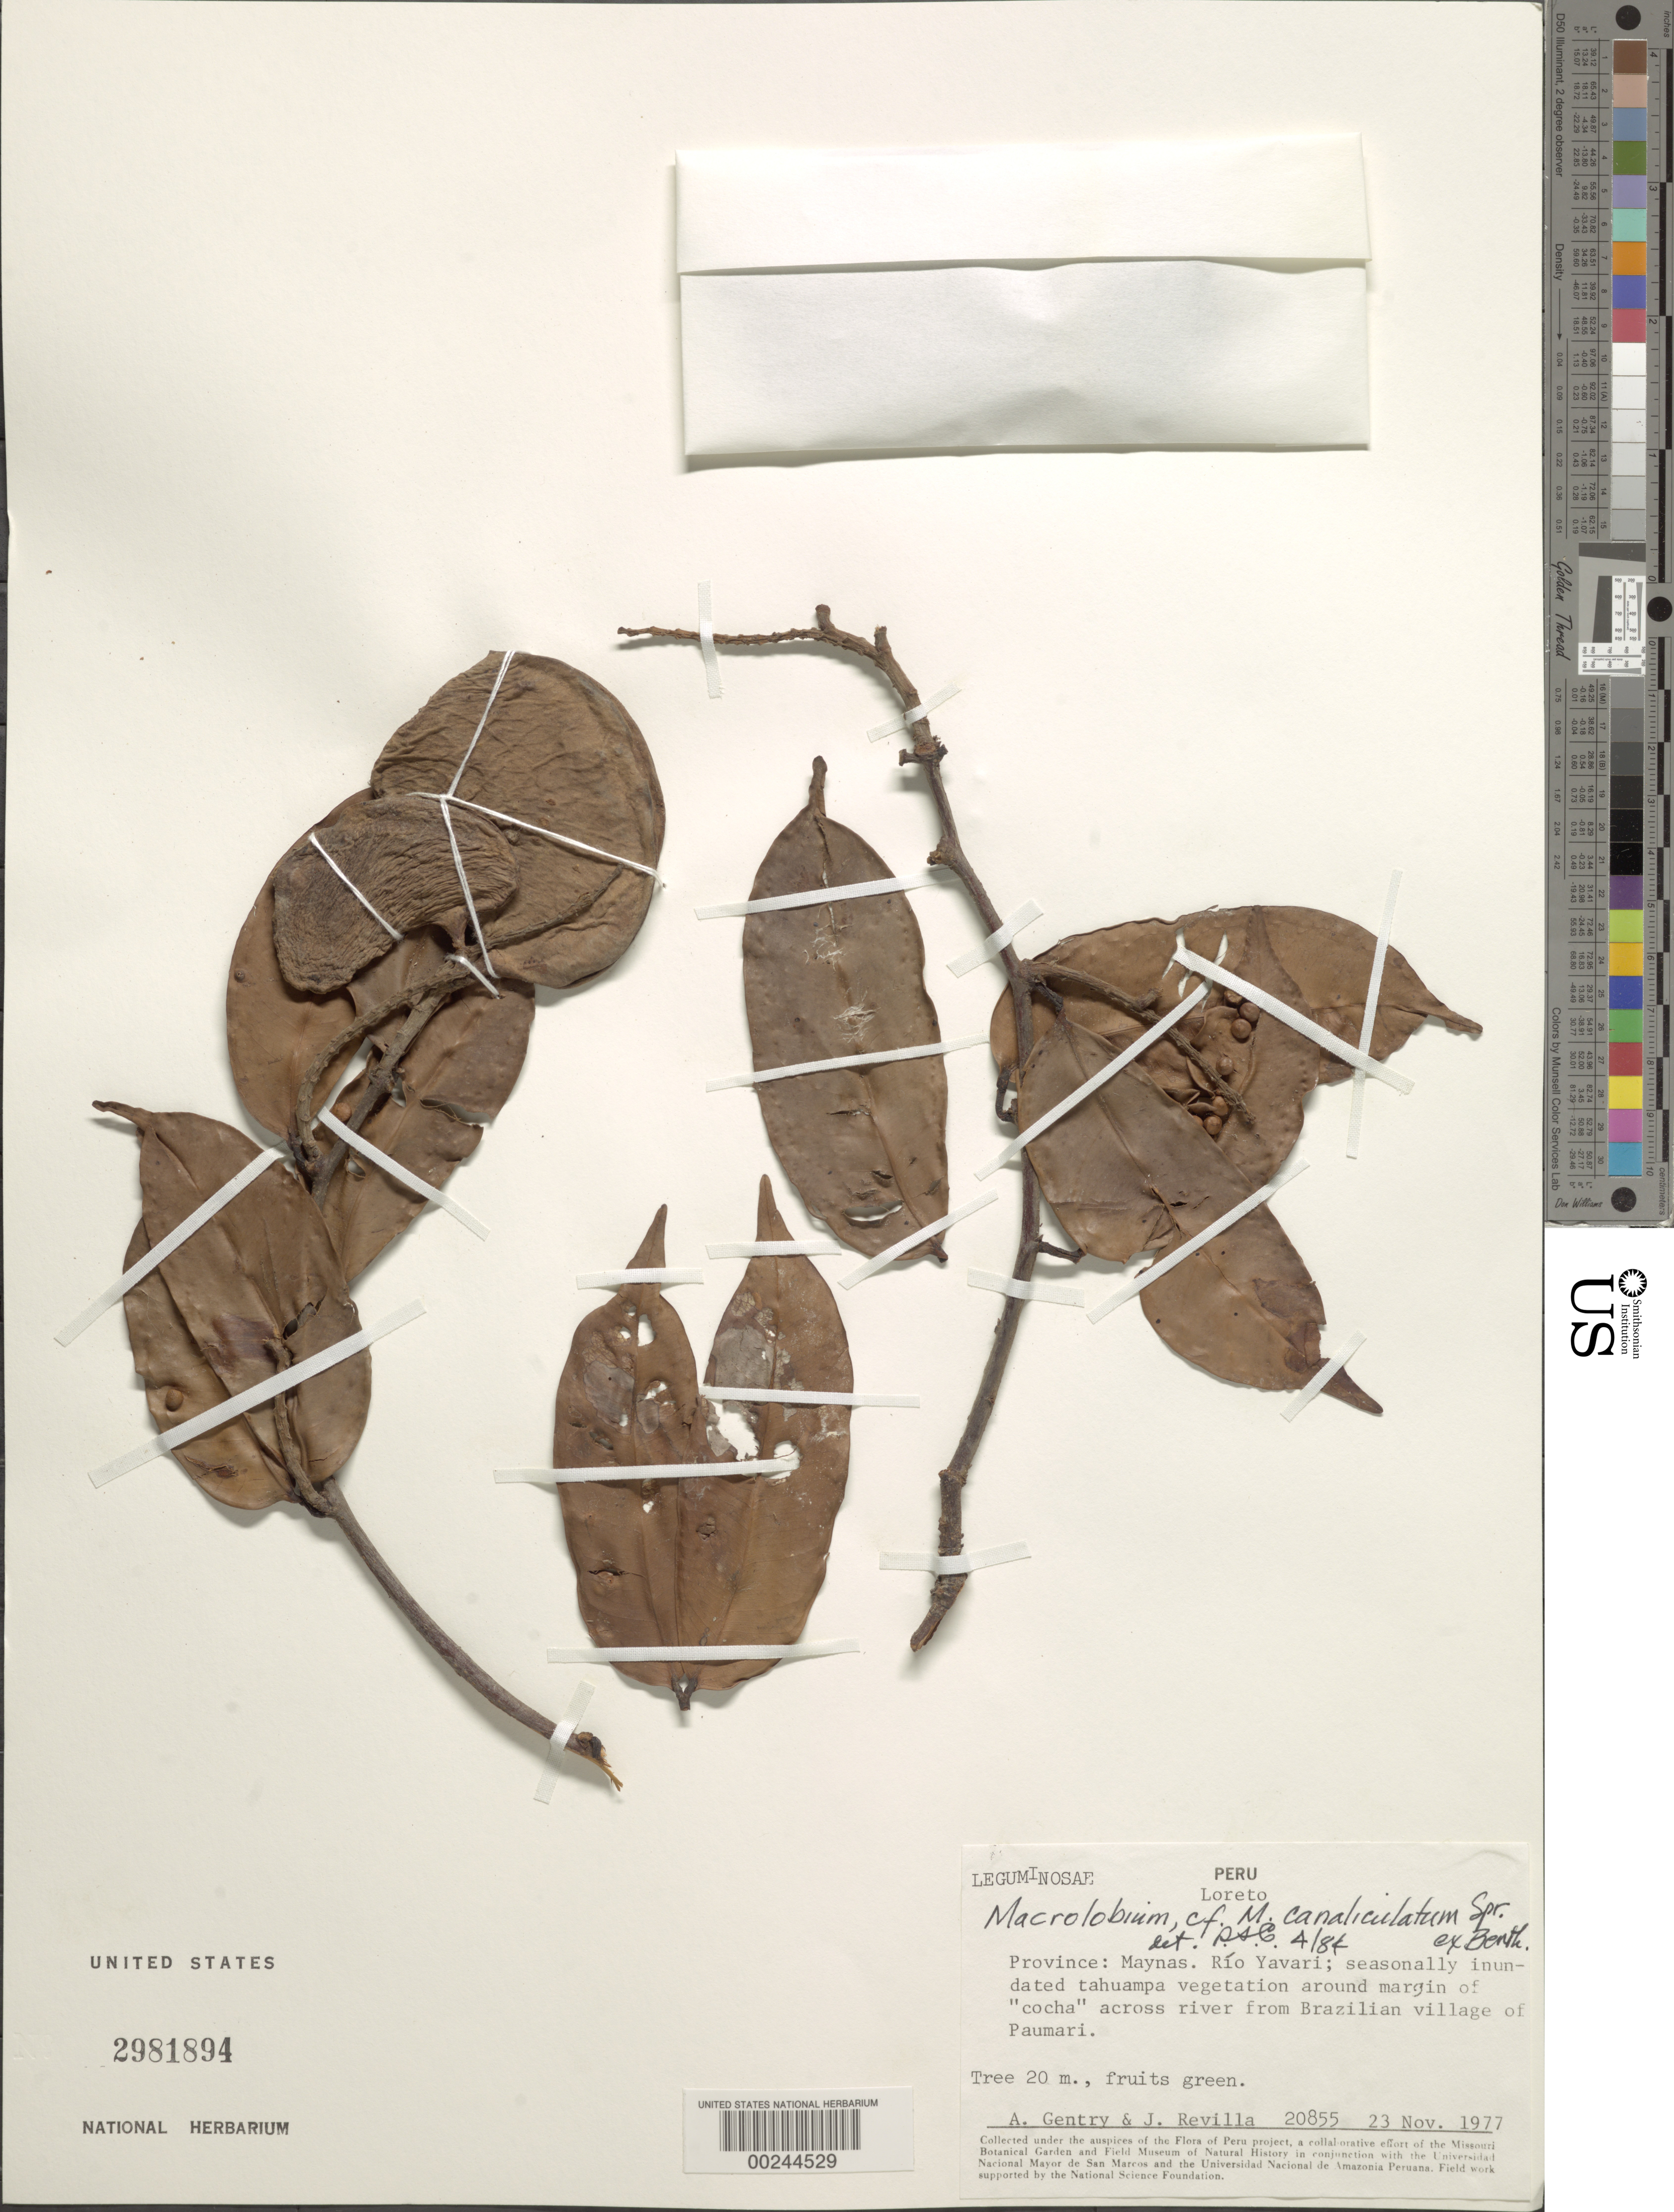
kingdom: Plantae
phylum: Tracheophyta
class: Magnoliopsida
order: Fabales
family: Fabaceae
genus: Macrolobium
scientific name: Macrolobium sp.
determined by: Trujillo, A. M.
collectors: A. H. Gentry & J. Revilla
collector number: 20855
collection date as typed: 23 Nov 1977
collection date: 1977-11-23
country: Peru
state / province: Loreto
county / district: Maynas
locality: Rio yavari across river from brazilian village of paumari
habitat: Seasonally inundated tahuampa vegetation around margin of "cocha"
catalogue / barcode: US 2981894